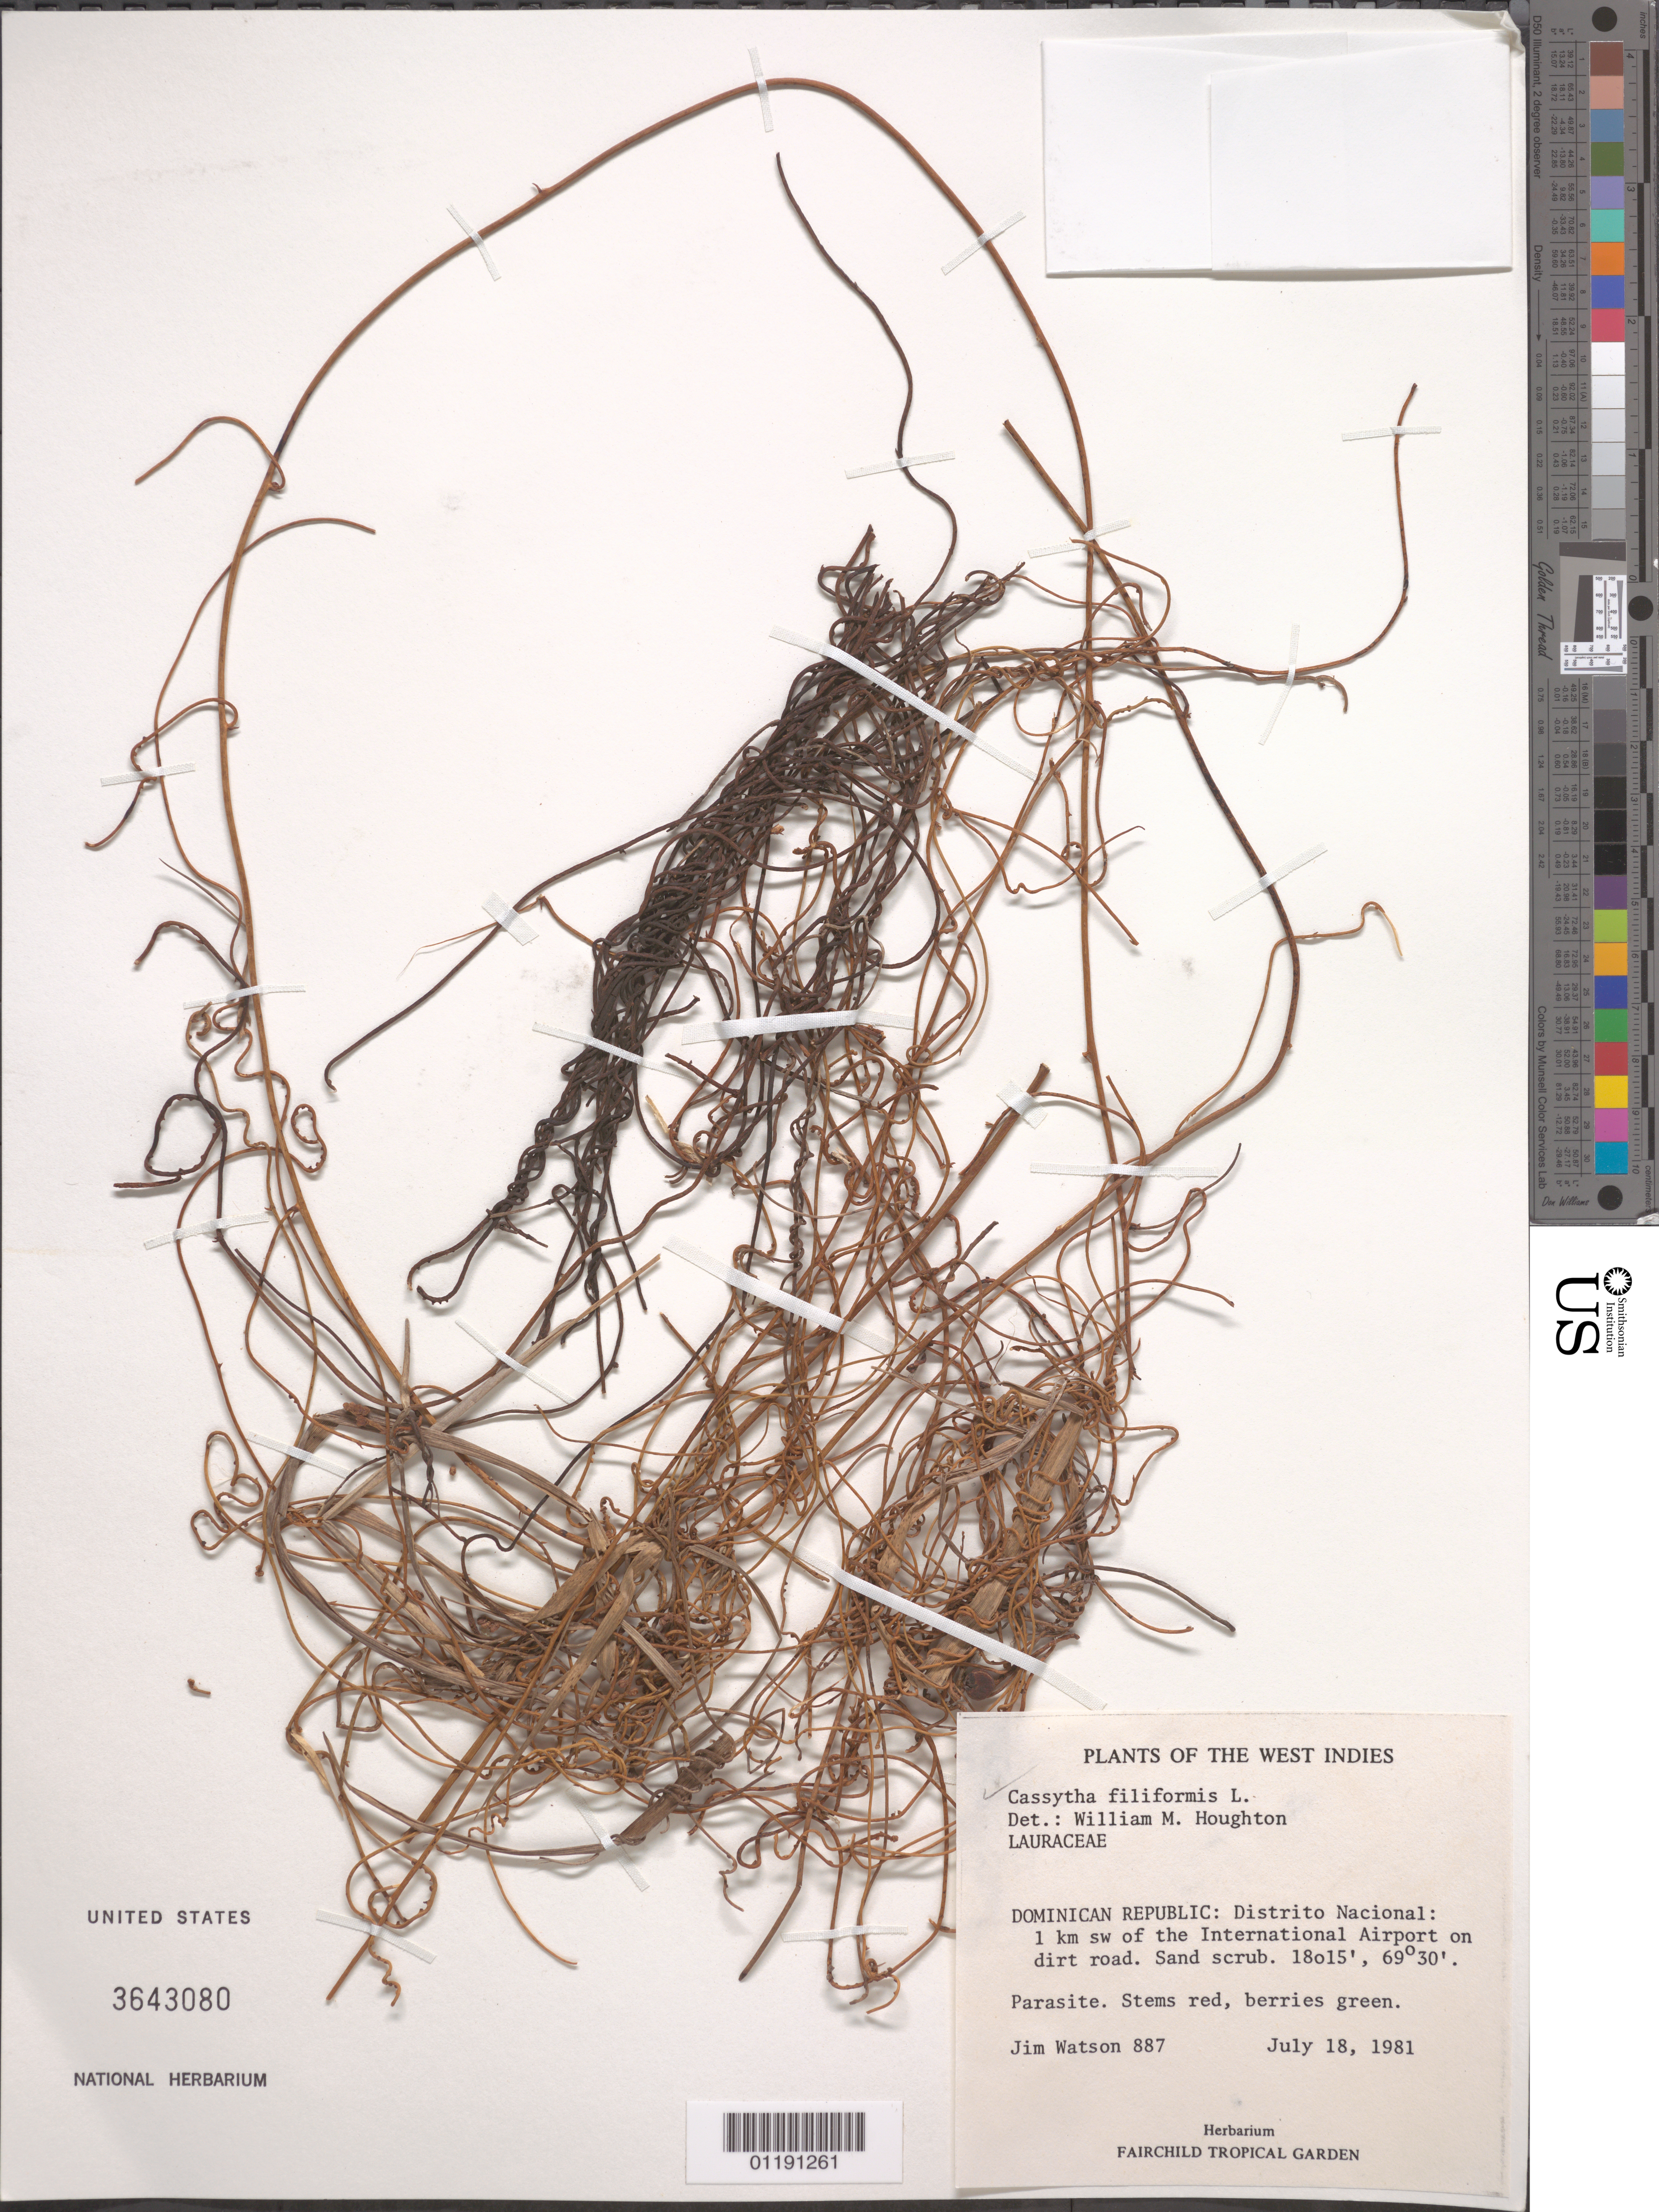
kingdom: Plantae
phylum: Tracheophyta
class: Magnoliopsida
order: Laurales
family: Lauraceae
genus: Cassytha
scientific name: Cassytha filiformis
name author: L.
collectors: J. Watson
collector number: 887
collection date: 1981-07-18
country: Dominican Republic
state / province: Distrito Nacional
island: Hispaniola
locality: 1 km SW of the International Airport on dirt road.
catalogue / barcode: US 3643080